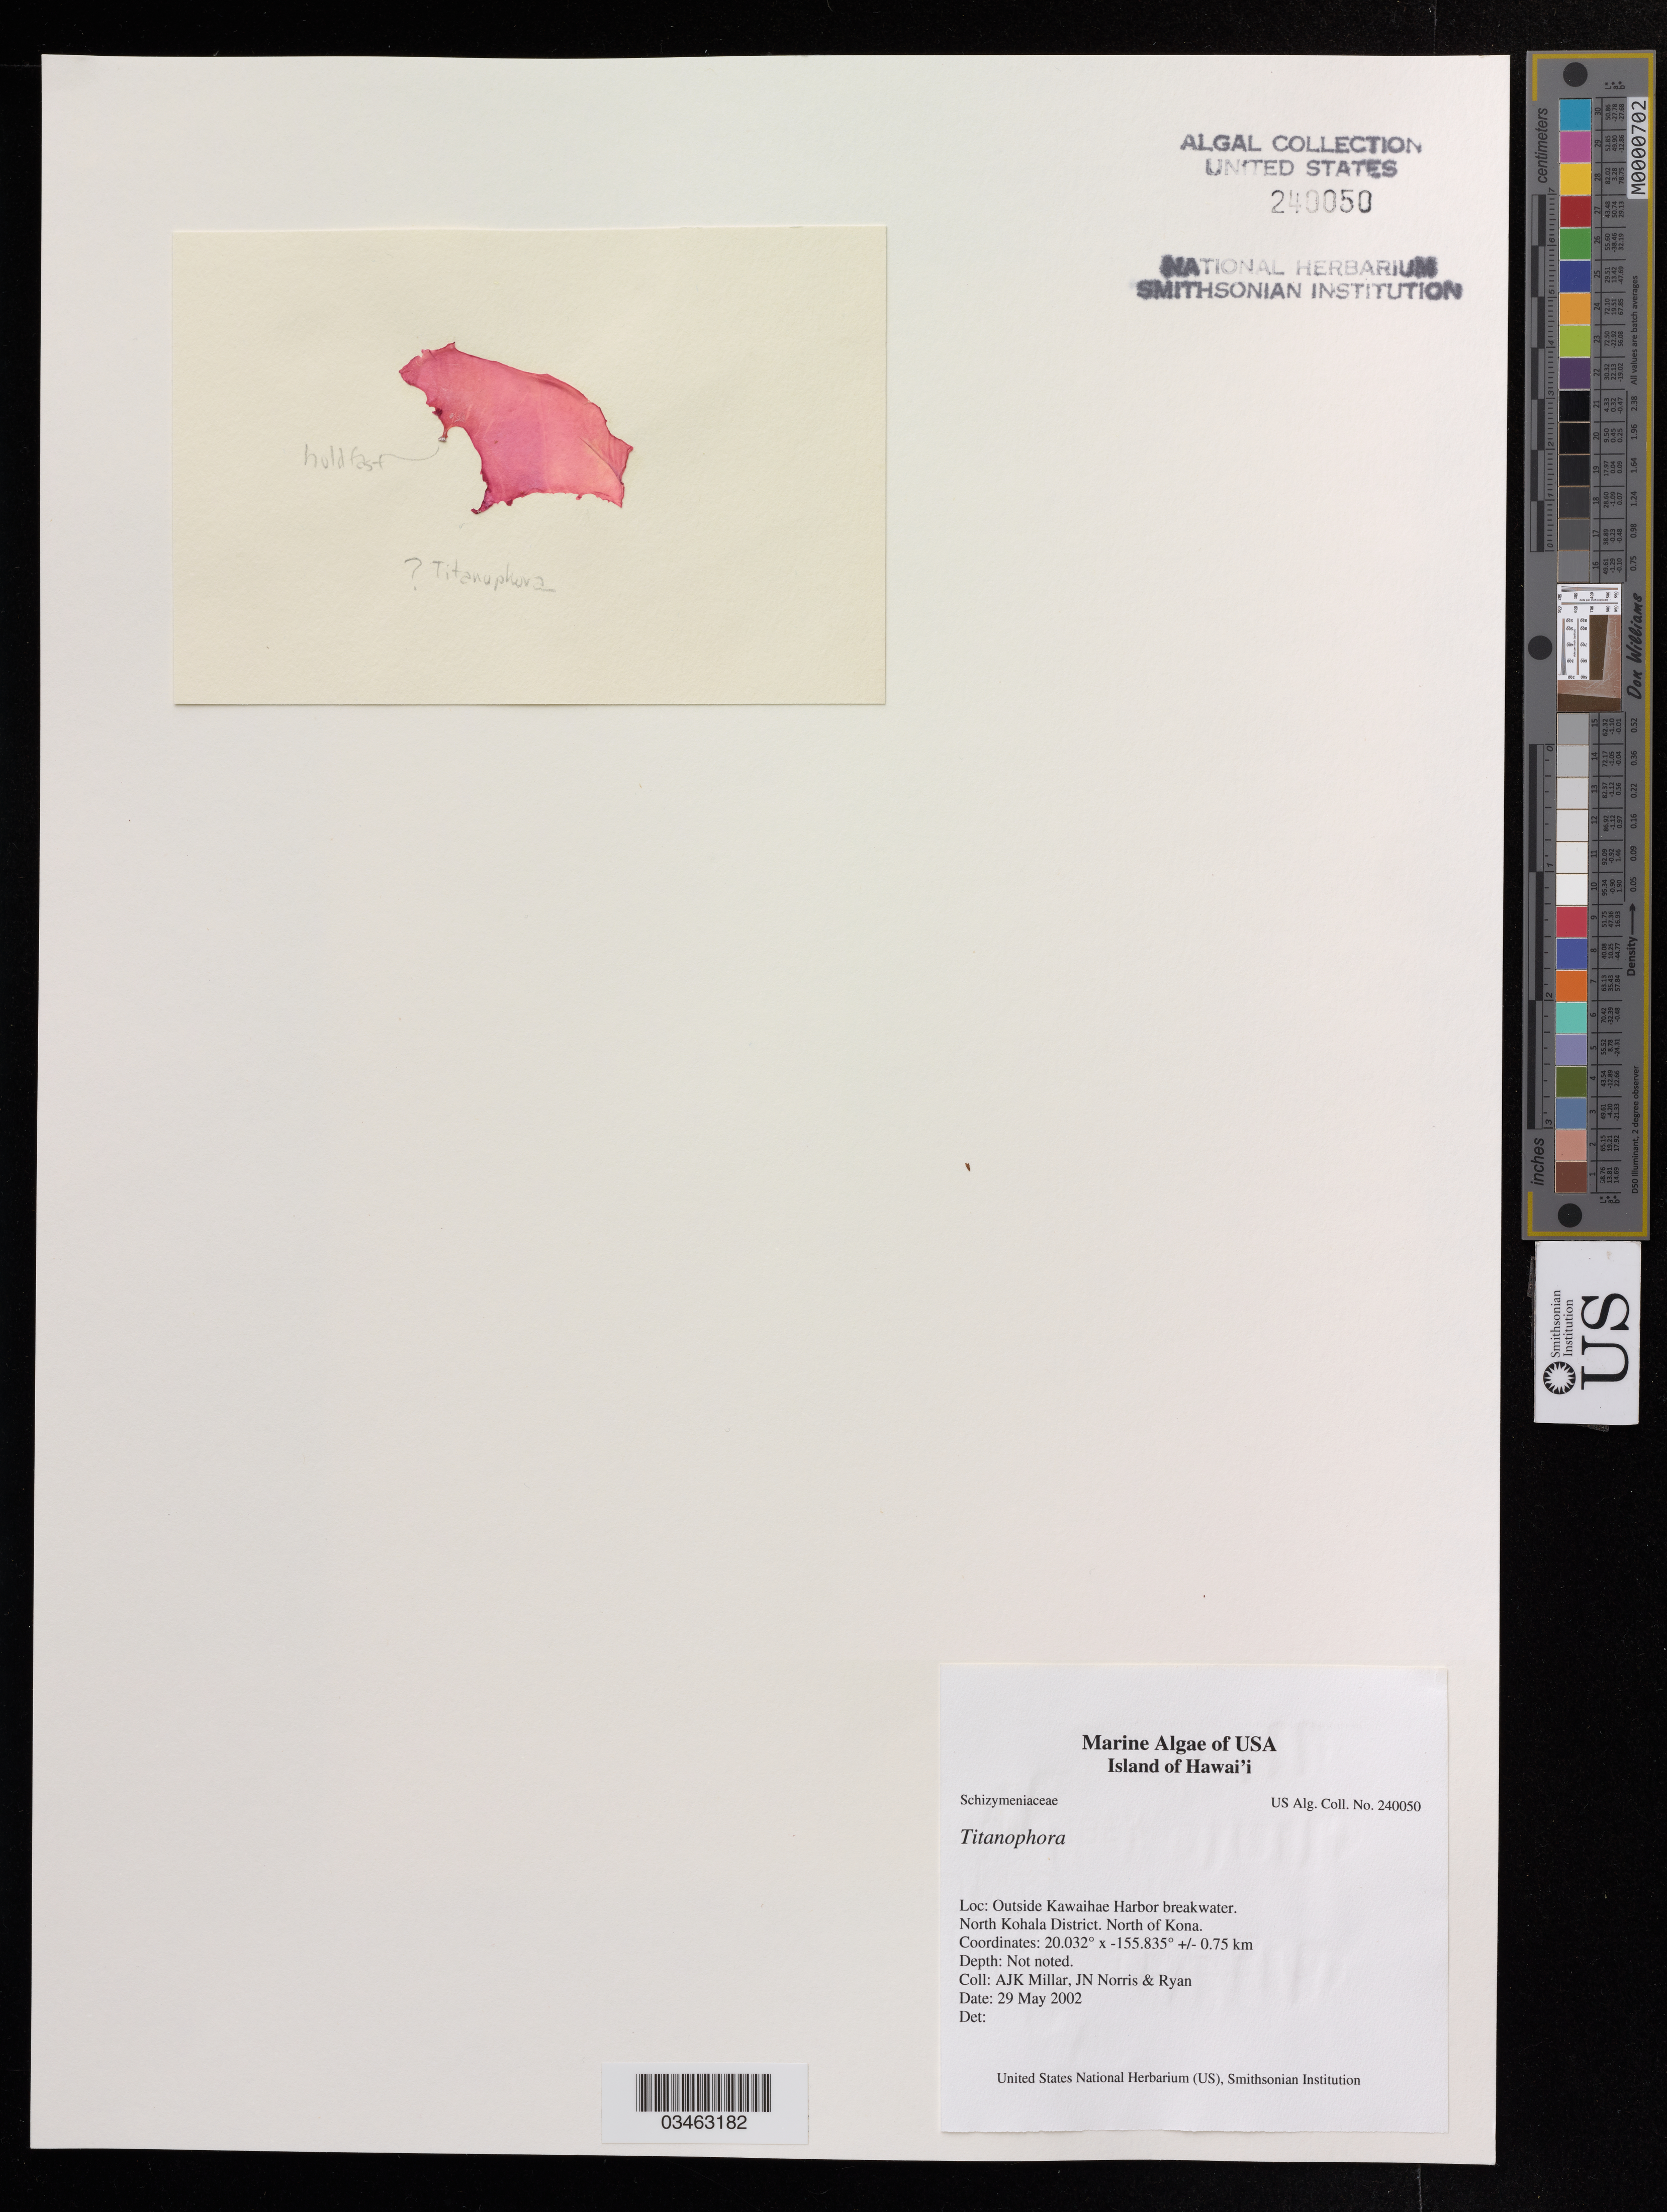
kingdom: Plantae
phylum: Rhodophyta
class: Florideophyceae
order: Nemastomatales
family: Schizymeniaceae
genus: Titanophora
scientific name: Titanophora sp.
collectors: A. Millar, J. N. Norris & Ryan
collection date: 2002-05-29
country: United States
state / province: Hawaii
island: Hawaii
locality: Outside Kawaihae Harbor break water. North Kohala District. North of Kona.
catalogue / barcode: US 240050